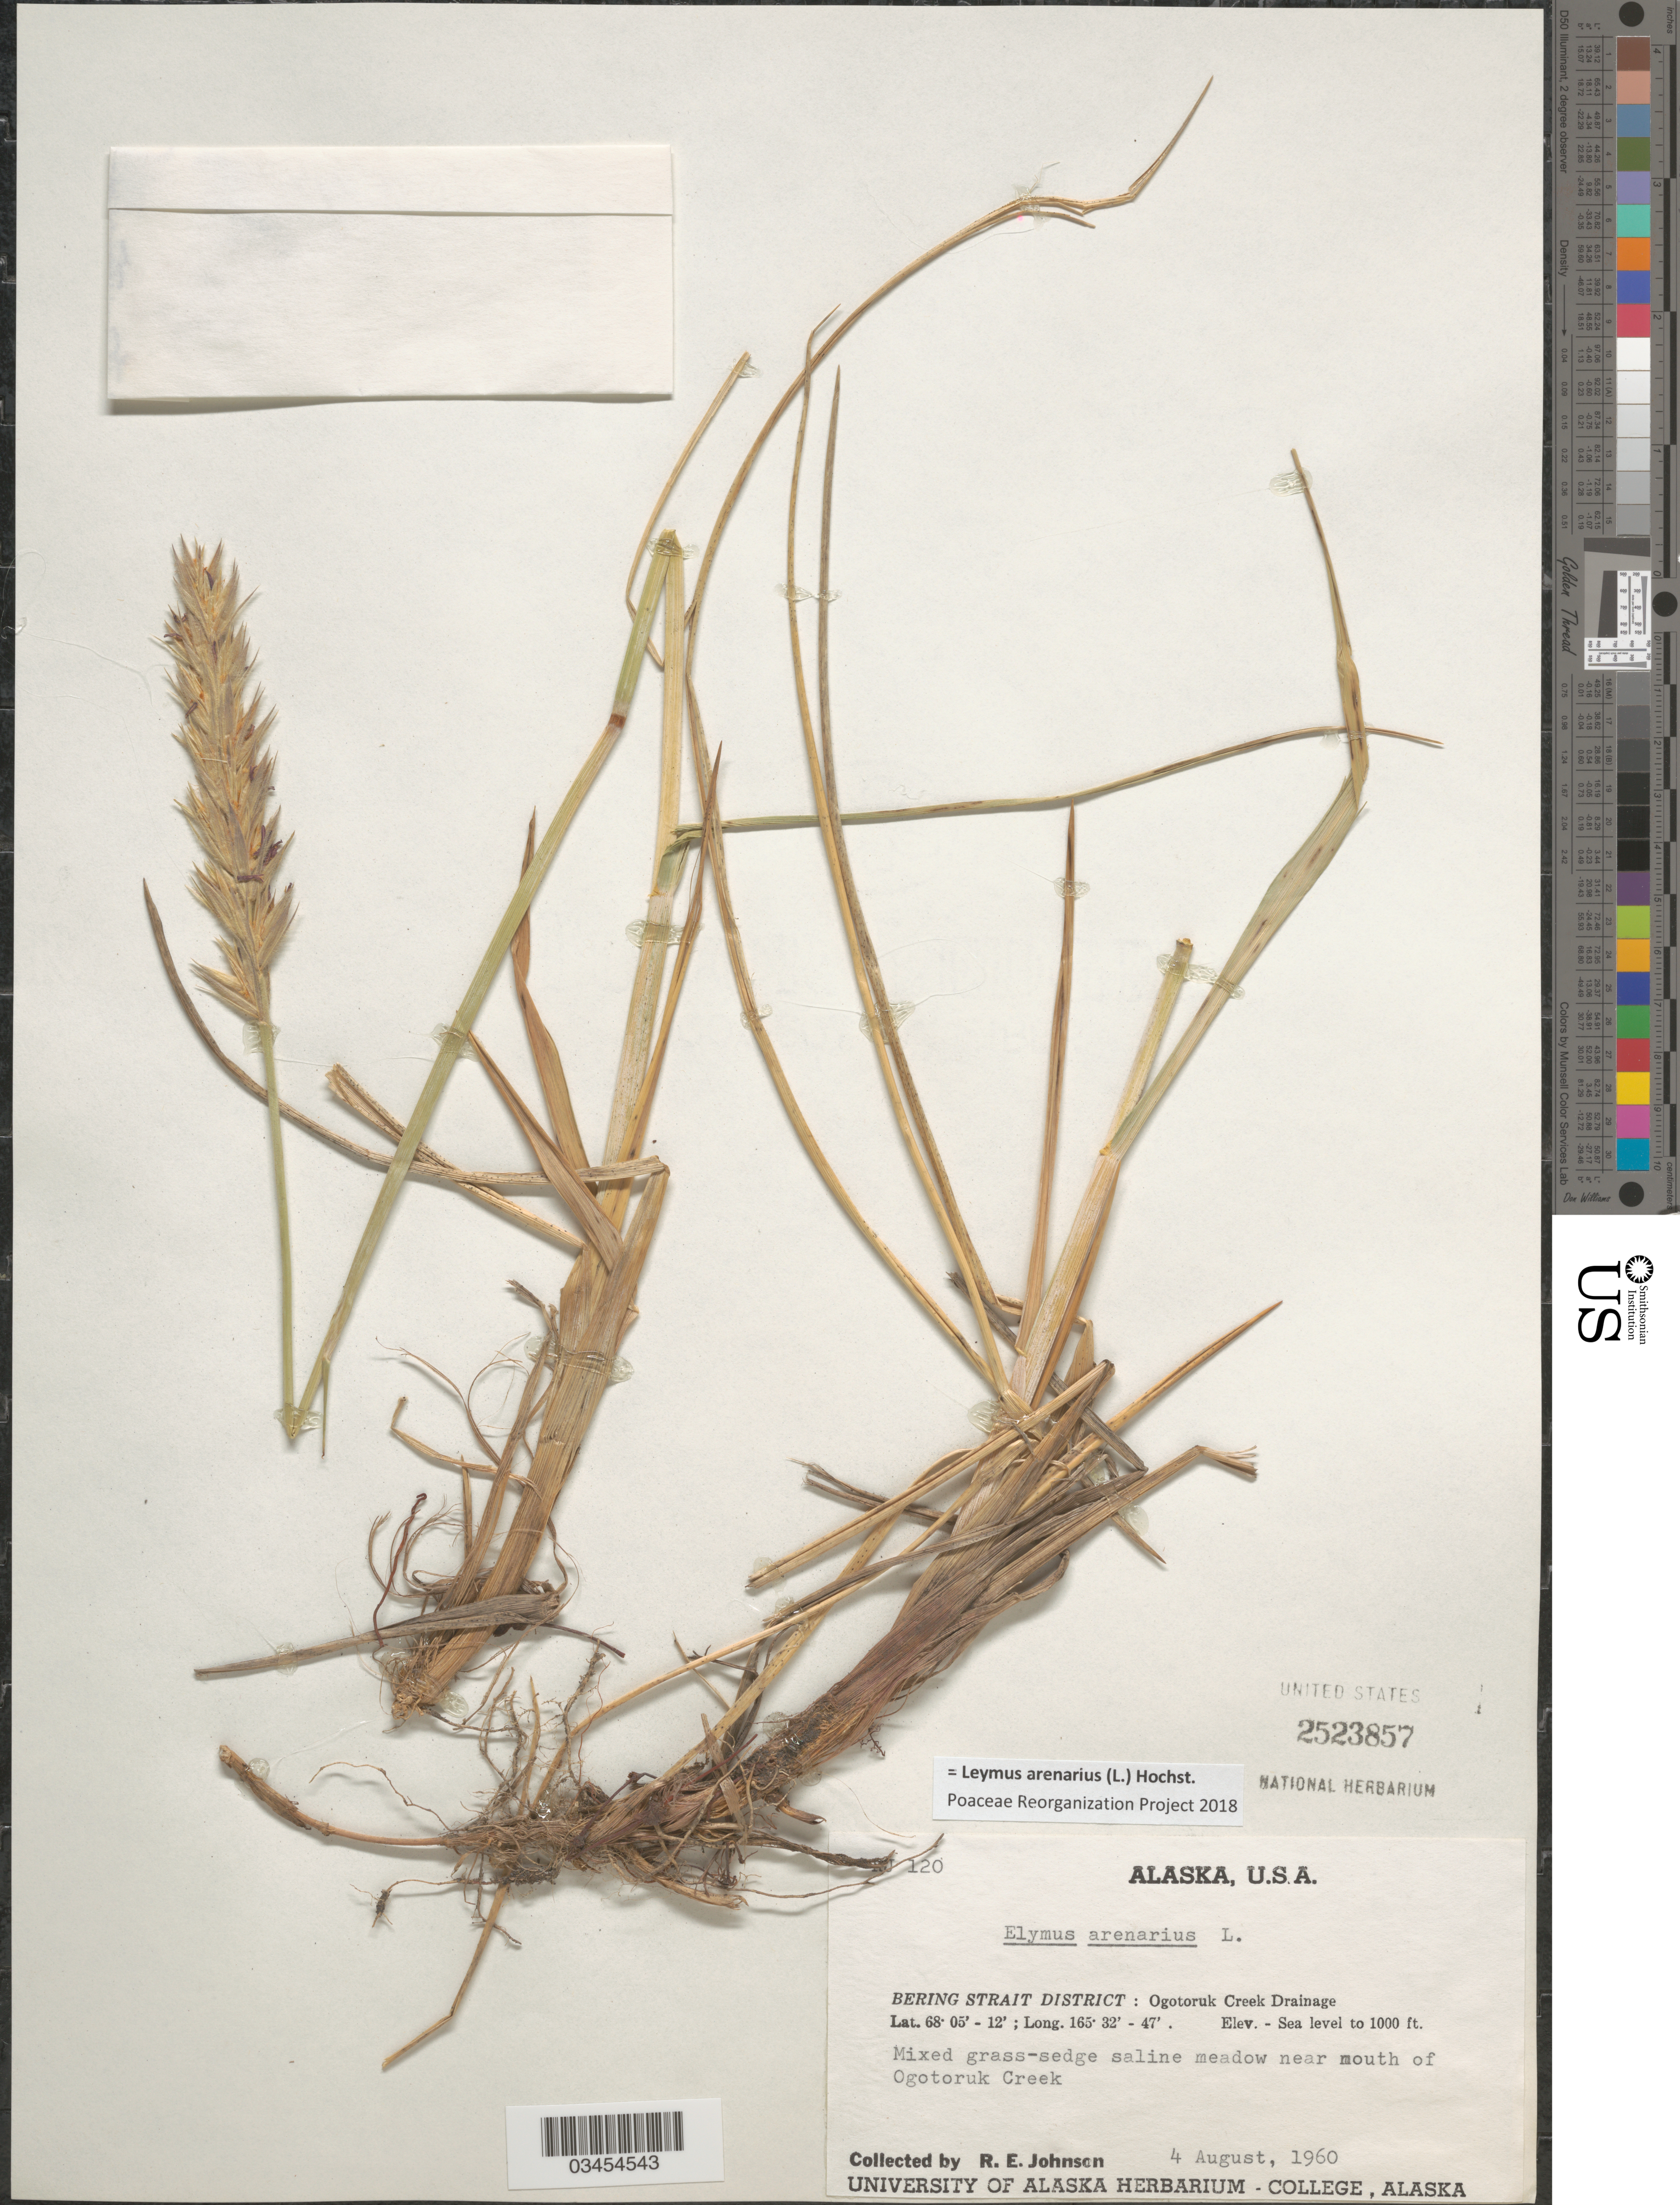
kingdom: Plantae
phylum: Tracheophyta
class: Liliopsida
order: Poales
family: Poaceae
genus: Leymus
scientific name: Leymus mollis subsp. villosissimus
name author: (Scribn.) Á. Löve & D. Löve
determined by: Soreng, Robert J., Research Associate (BOT), Smithsonian Institution - National Museum of Natural History (UNITED STATES)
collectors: R. Johnson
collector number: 120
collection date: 1960-08-04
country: United States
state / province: Alaska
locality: Bering Strait District: Ogotoruk Creek Drainage. Mixed grass-sedge saline meadow near mouth of Ogotoruk Creek.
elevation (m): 305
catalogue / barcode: US 2523857